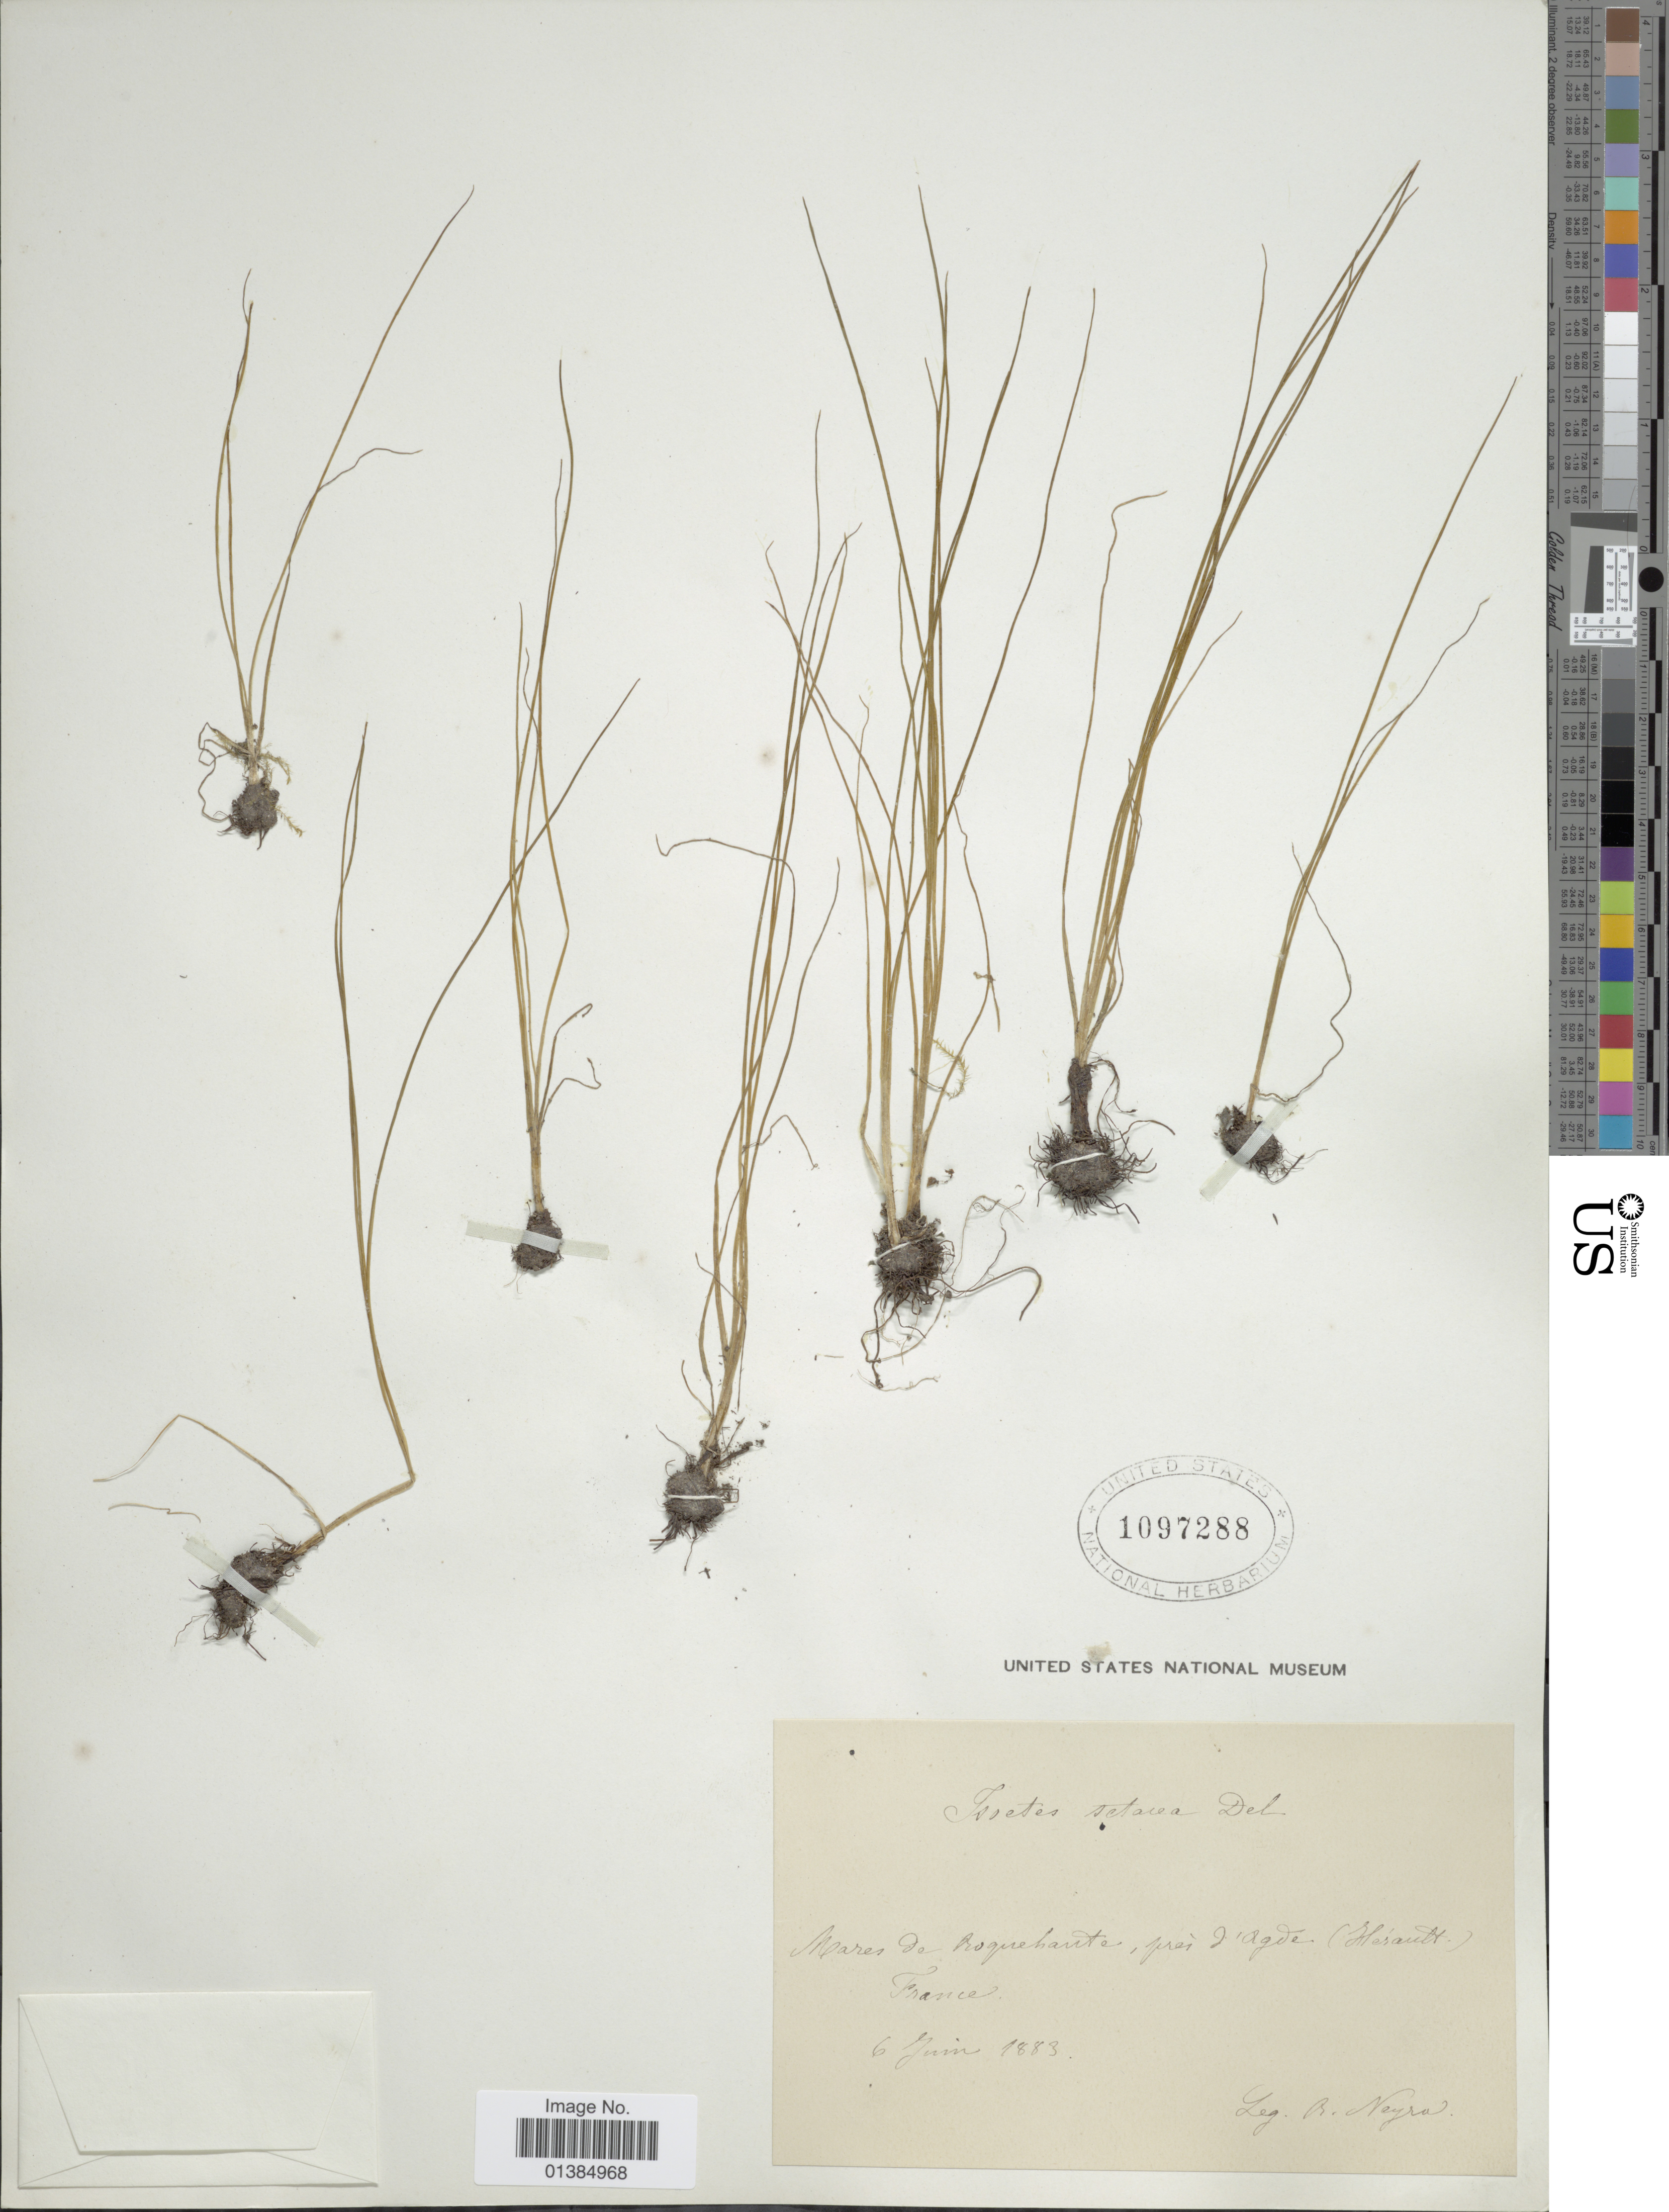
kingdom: Plantae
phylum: Tracheophyta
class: Lycopodiopsida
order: Isoetales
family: Isoetaceae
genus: Isoetes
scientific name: Isoetes delilei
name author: Rothm.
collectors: R. Neyra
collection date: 1883-06-06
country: France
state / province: Occitanie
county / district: Hérault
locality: Mares de Roquehaute, près d'Agde (Hérault).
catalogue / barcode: US 1097288